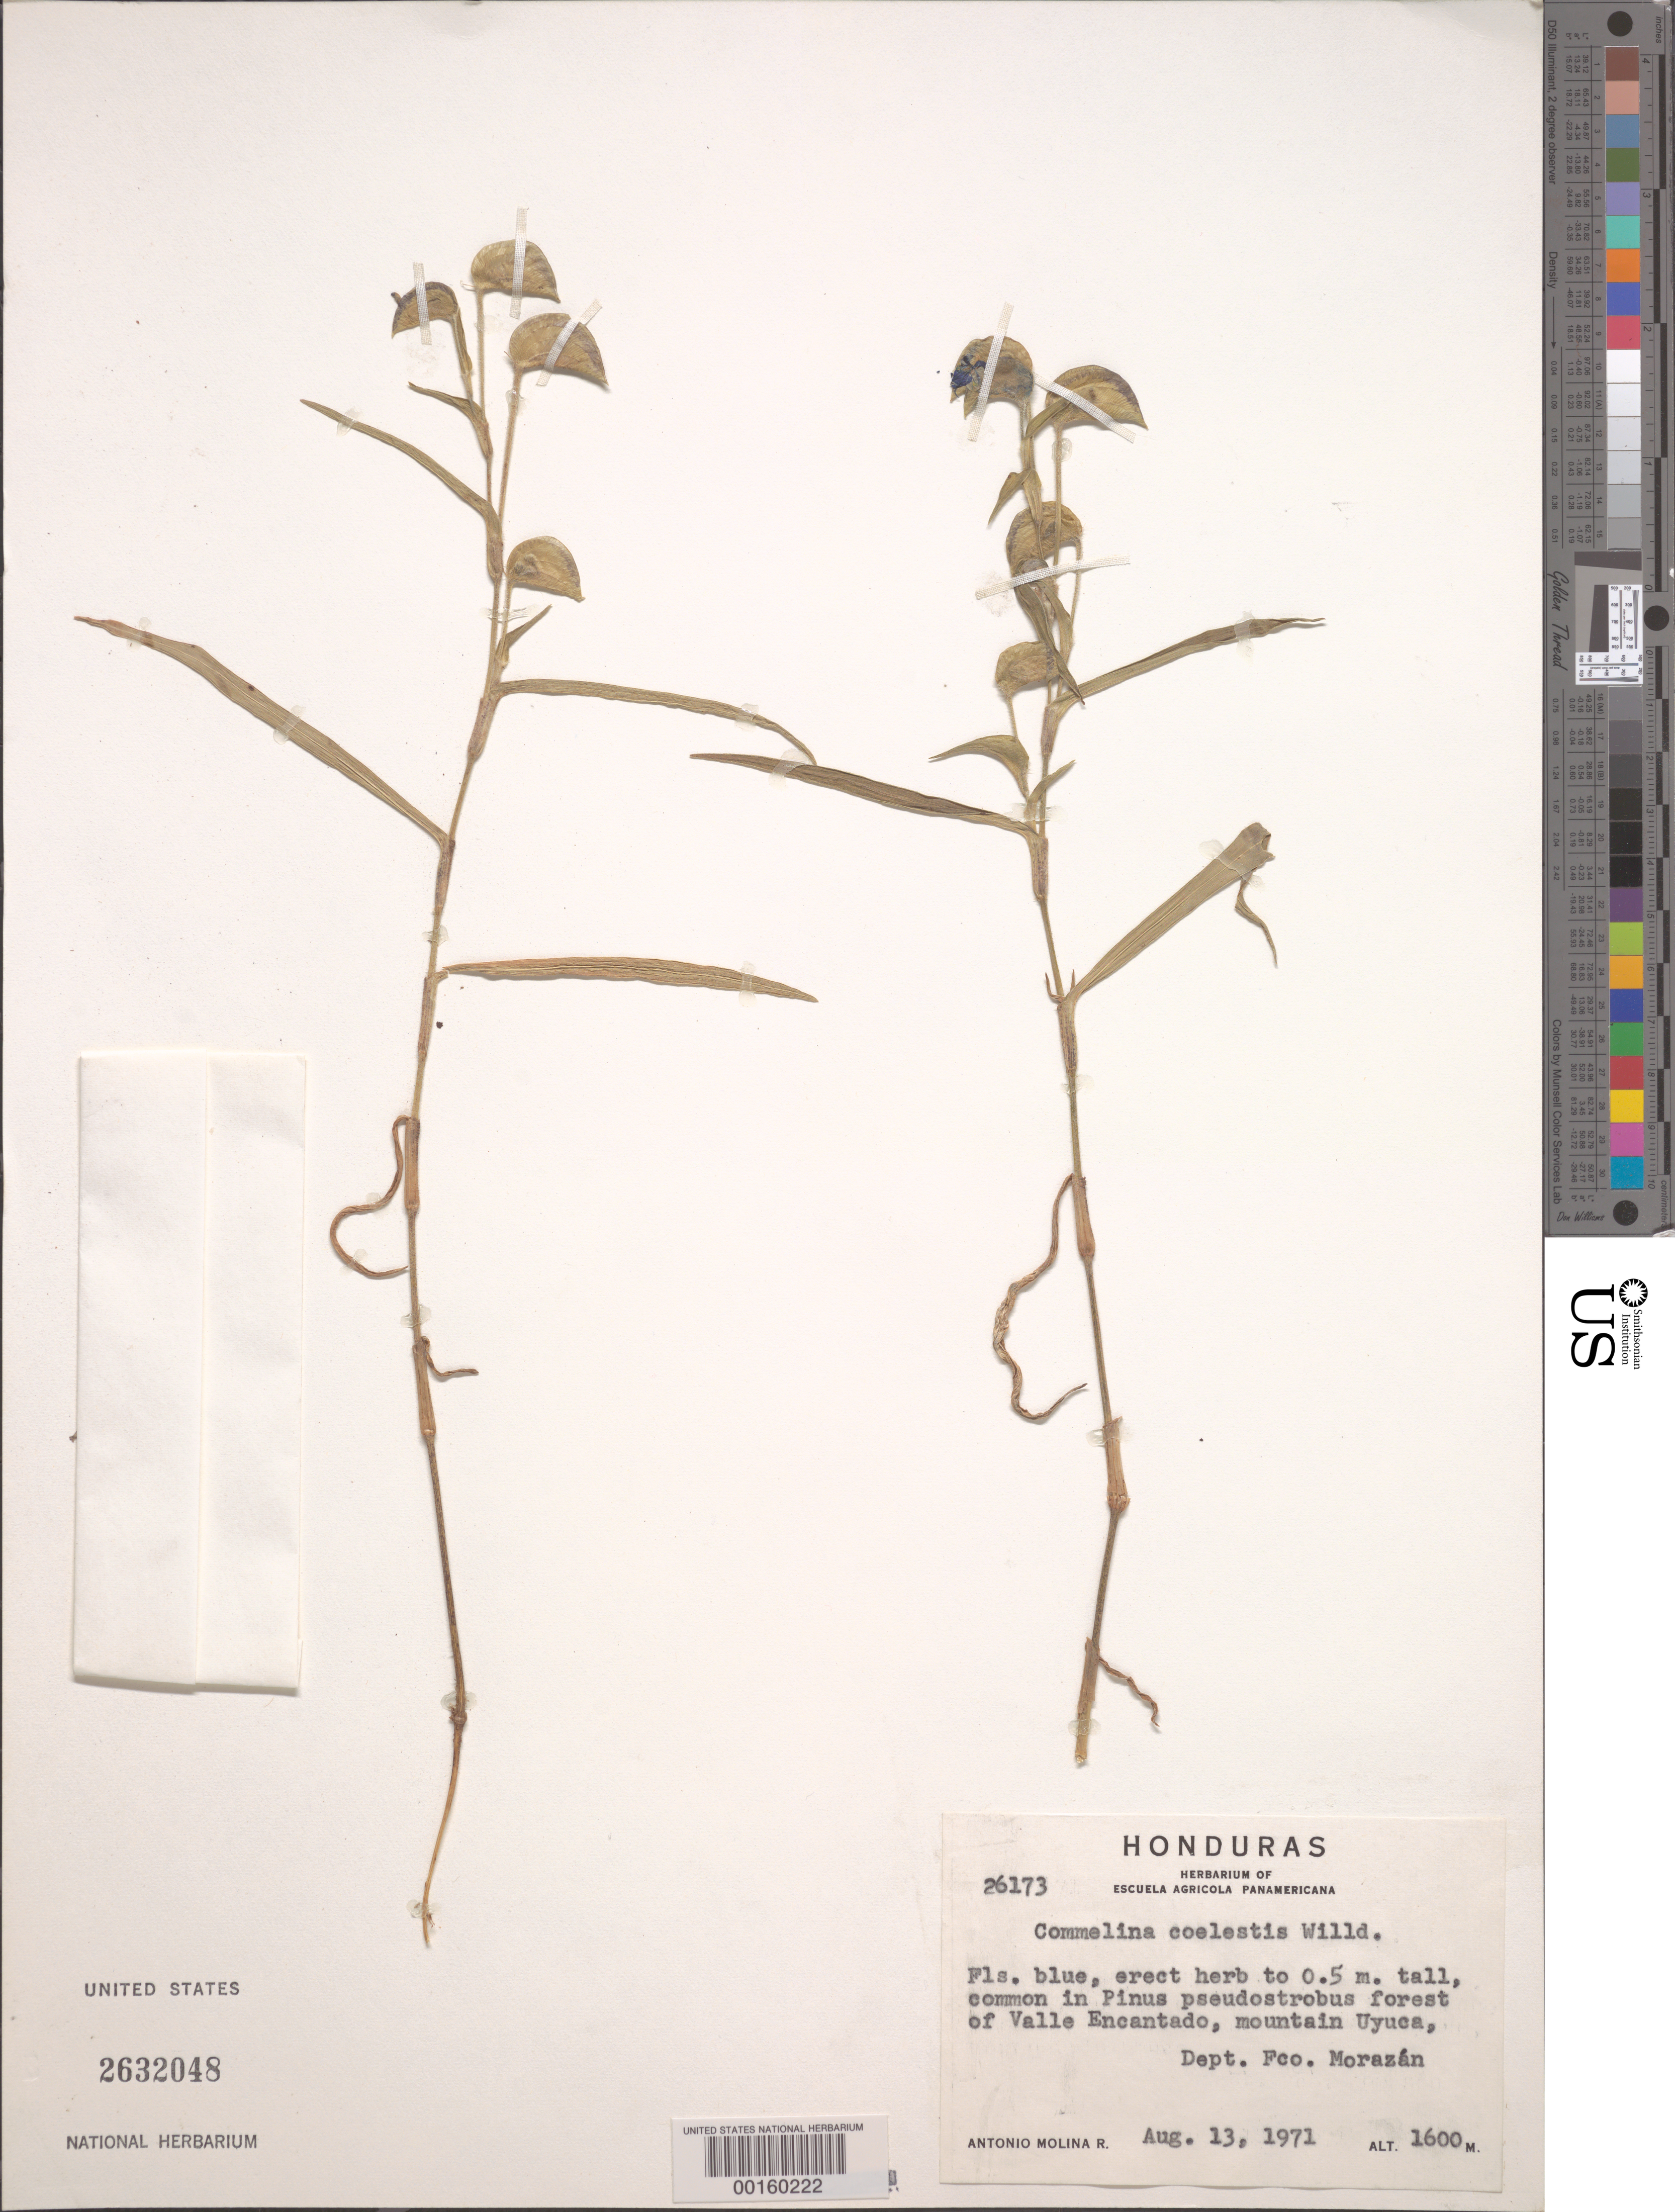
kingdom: Plantae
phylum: Tracheophyta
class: Liliopsida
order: Commelinales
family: Commelinaceae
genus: Commelina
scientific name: Commelina coelestis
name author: Willd.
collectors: A. Molina R.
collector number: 26173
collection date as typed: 13 Aug 1971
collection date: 1971-08-13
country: Honduras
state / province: Fco. Morazán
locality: Valle Encantado, Mt. Uyuca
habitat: Common in pinus pseudostrobus forest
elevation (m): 1600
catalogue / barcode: US 2632048